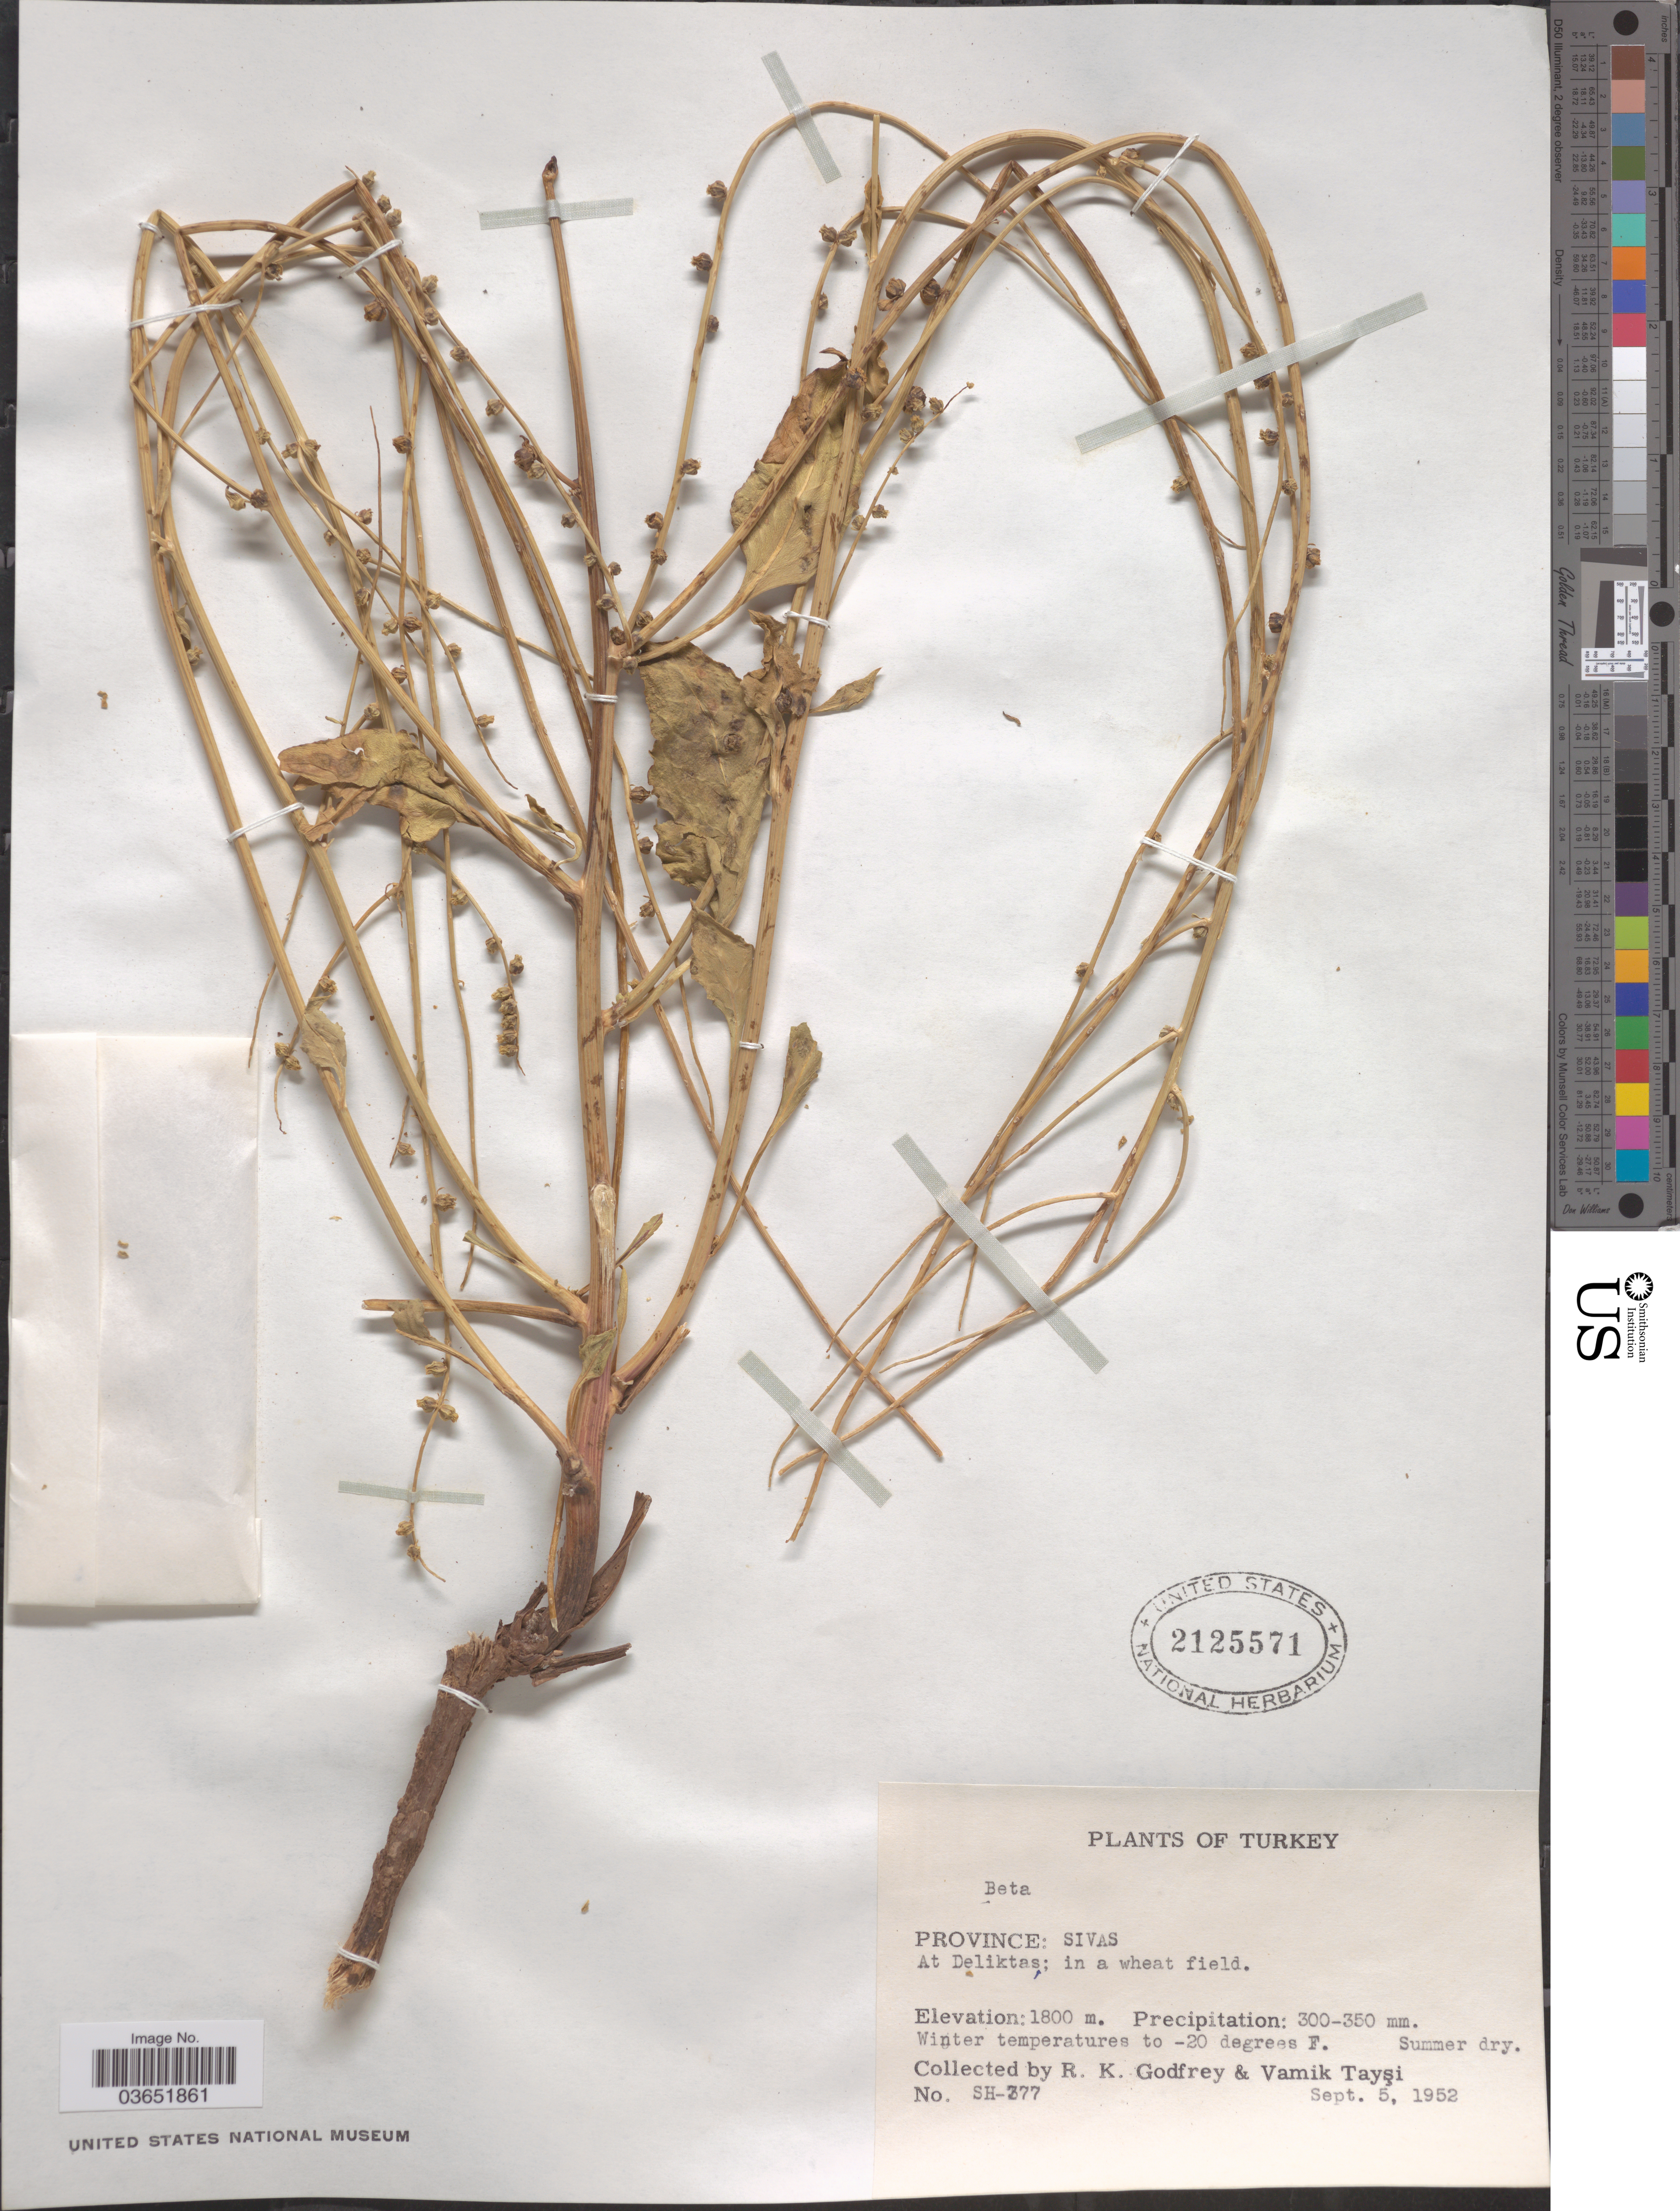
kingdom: Plantae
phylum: Tracheophyta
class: Magnoliopsida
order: Caryophyllales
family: Amaranthaceae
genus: Beta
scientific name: Beta sp.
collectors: R. K. Godfrey & V. Taysi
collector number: SH-777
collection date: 1952-09-05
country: Turkey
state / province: Sivas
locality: At Deliktas.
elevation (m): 1800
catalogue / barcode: US 2125571